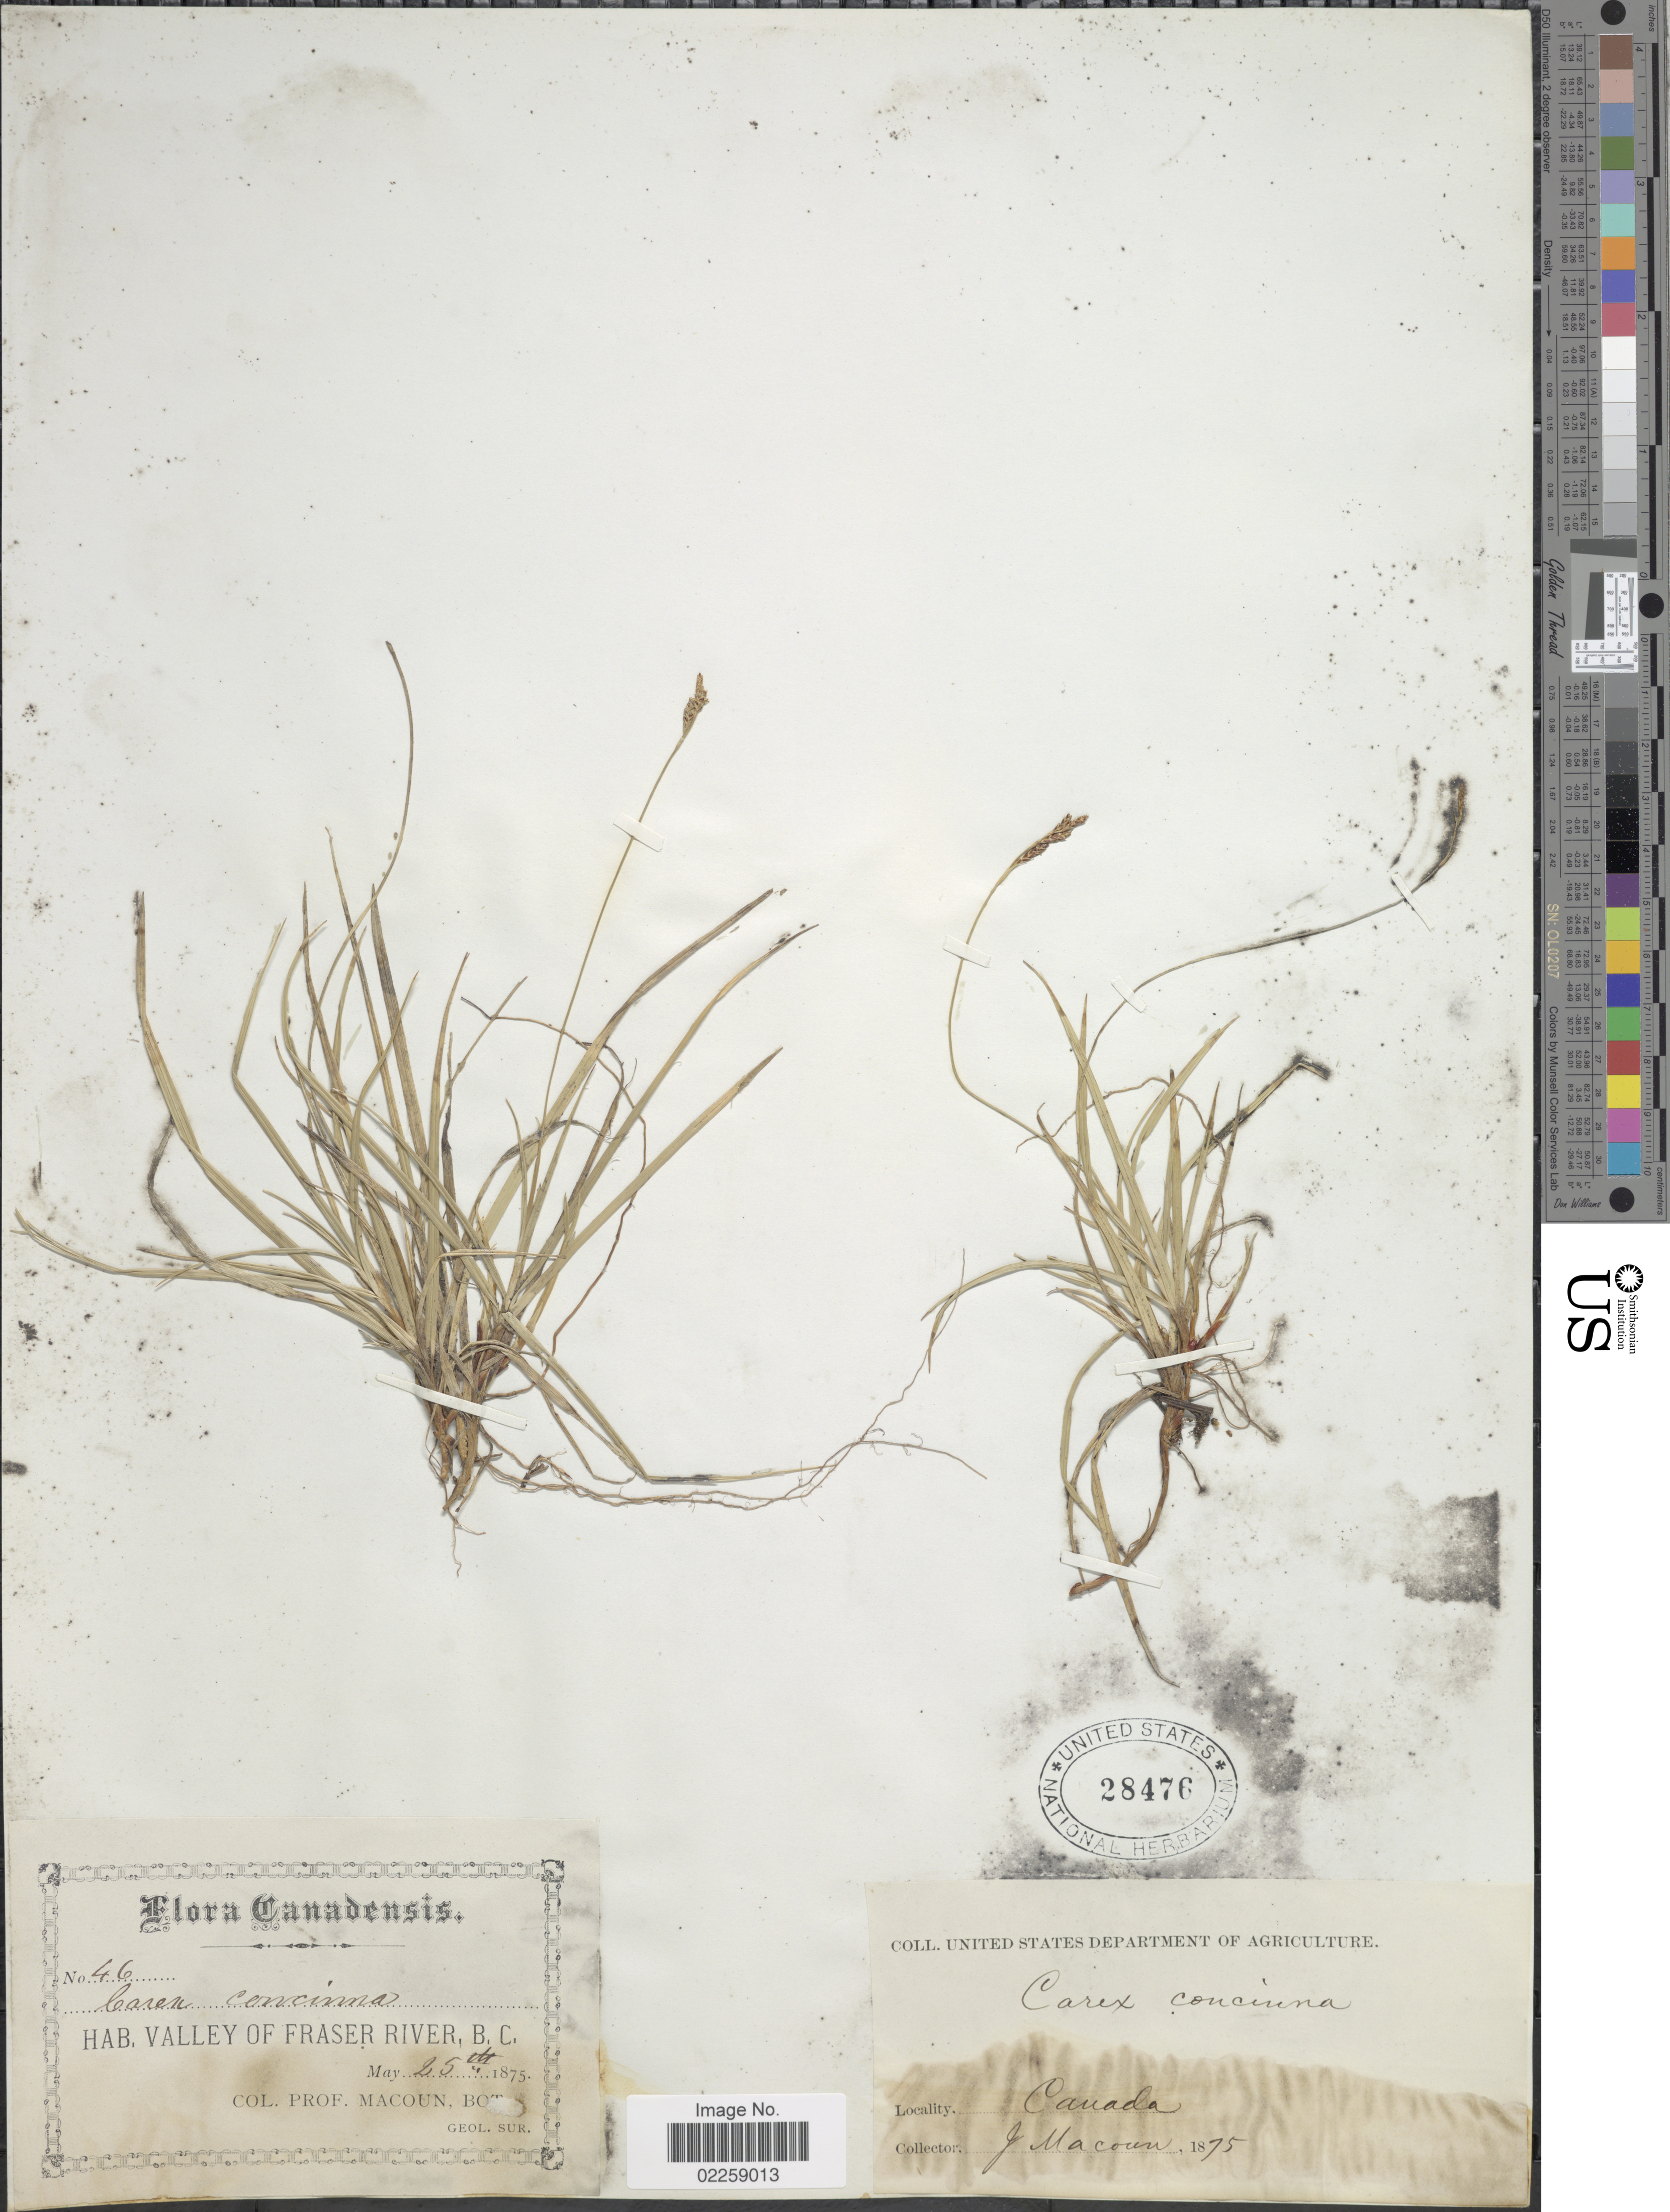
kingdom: Plantae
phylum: Tracheophyta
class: Liliopsida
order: Poales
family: Cyperaceae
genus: Carex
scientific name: Carex concinna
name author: R. Br.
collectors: J. Macoun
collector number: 46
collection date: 1875-05-25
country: Canada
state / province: British Columbia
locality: Valley of Fraser River, B.C.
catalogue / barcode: US 28476